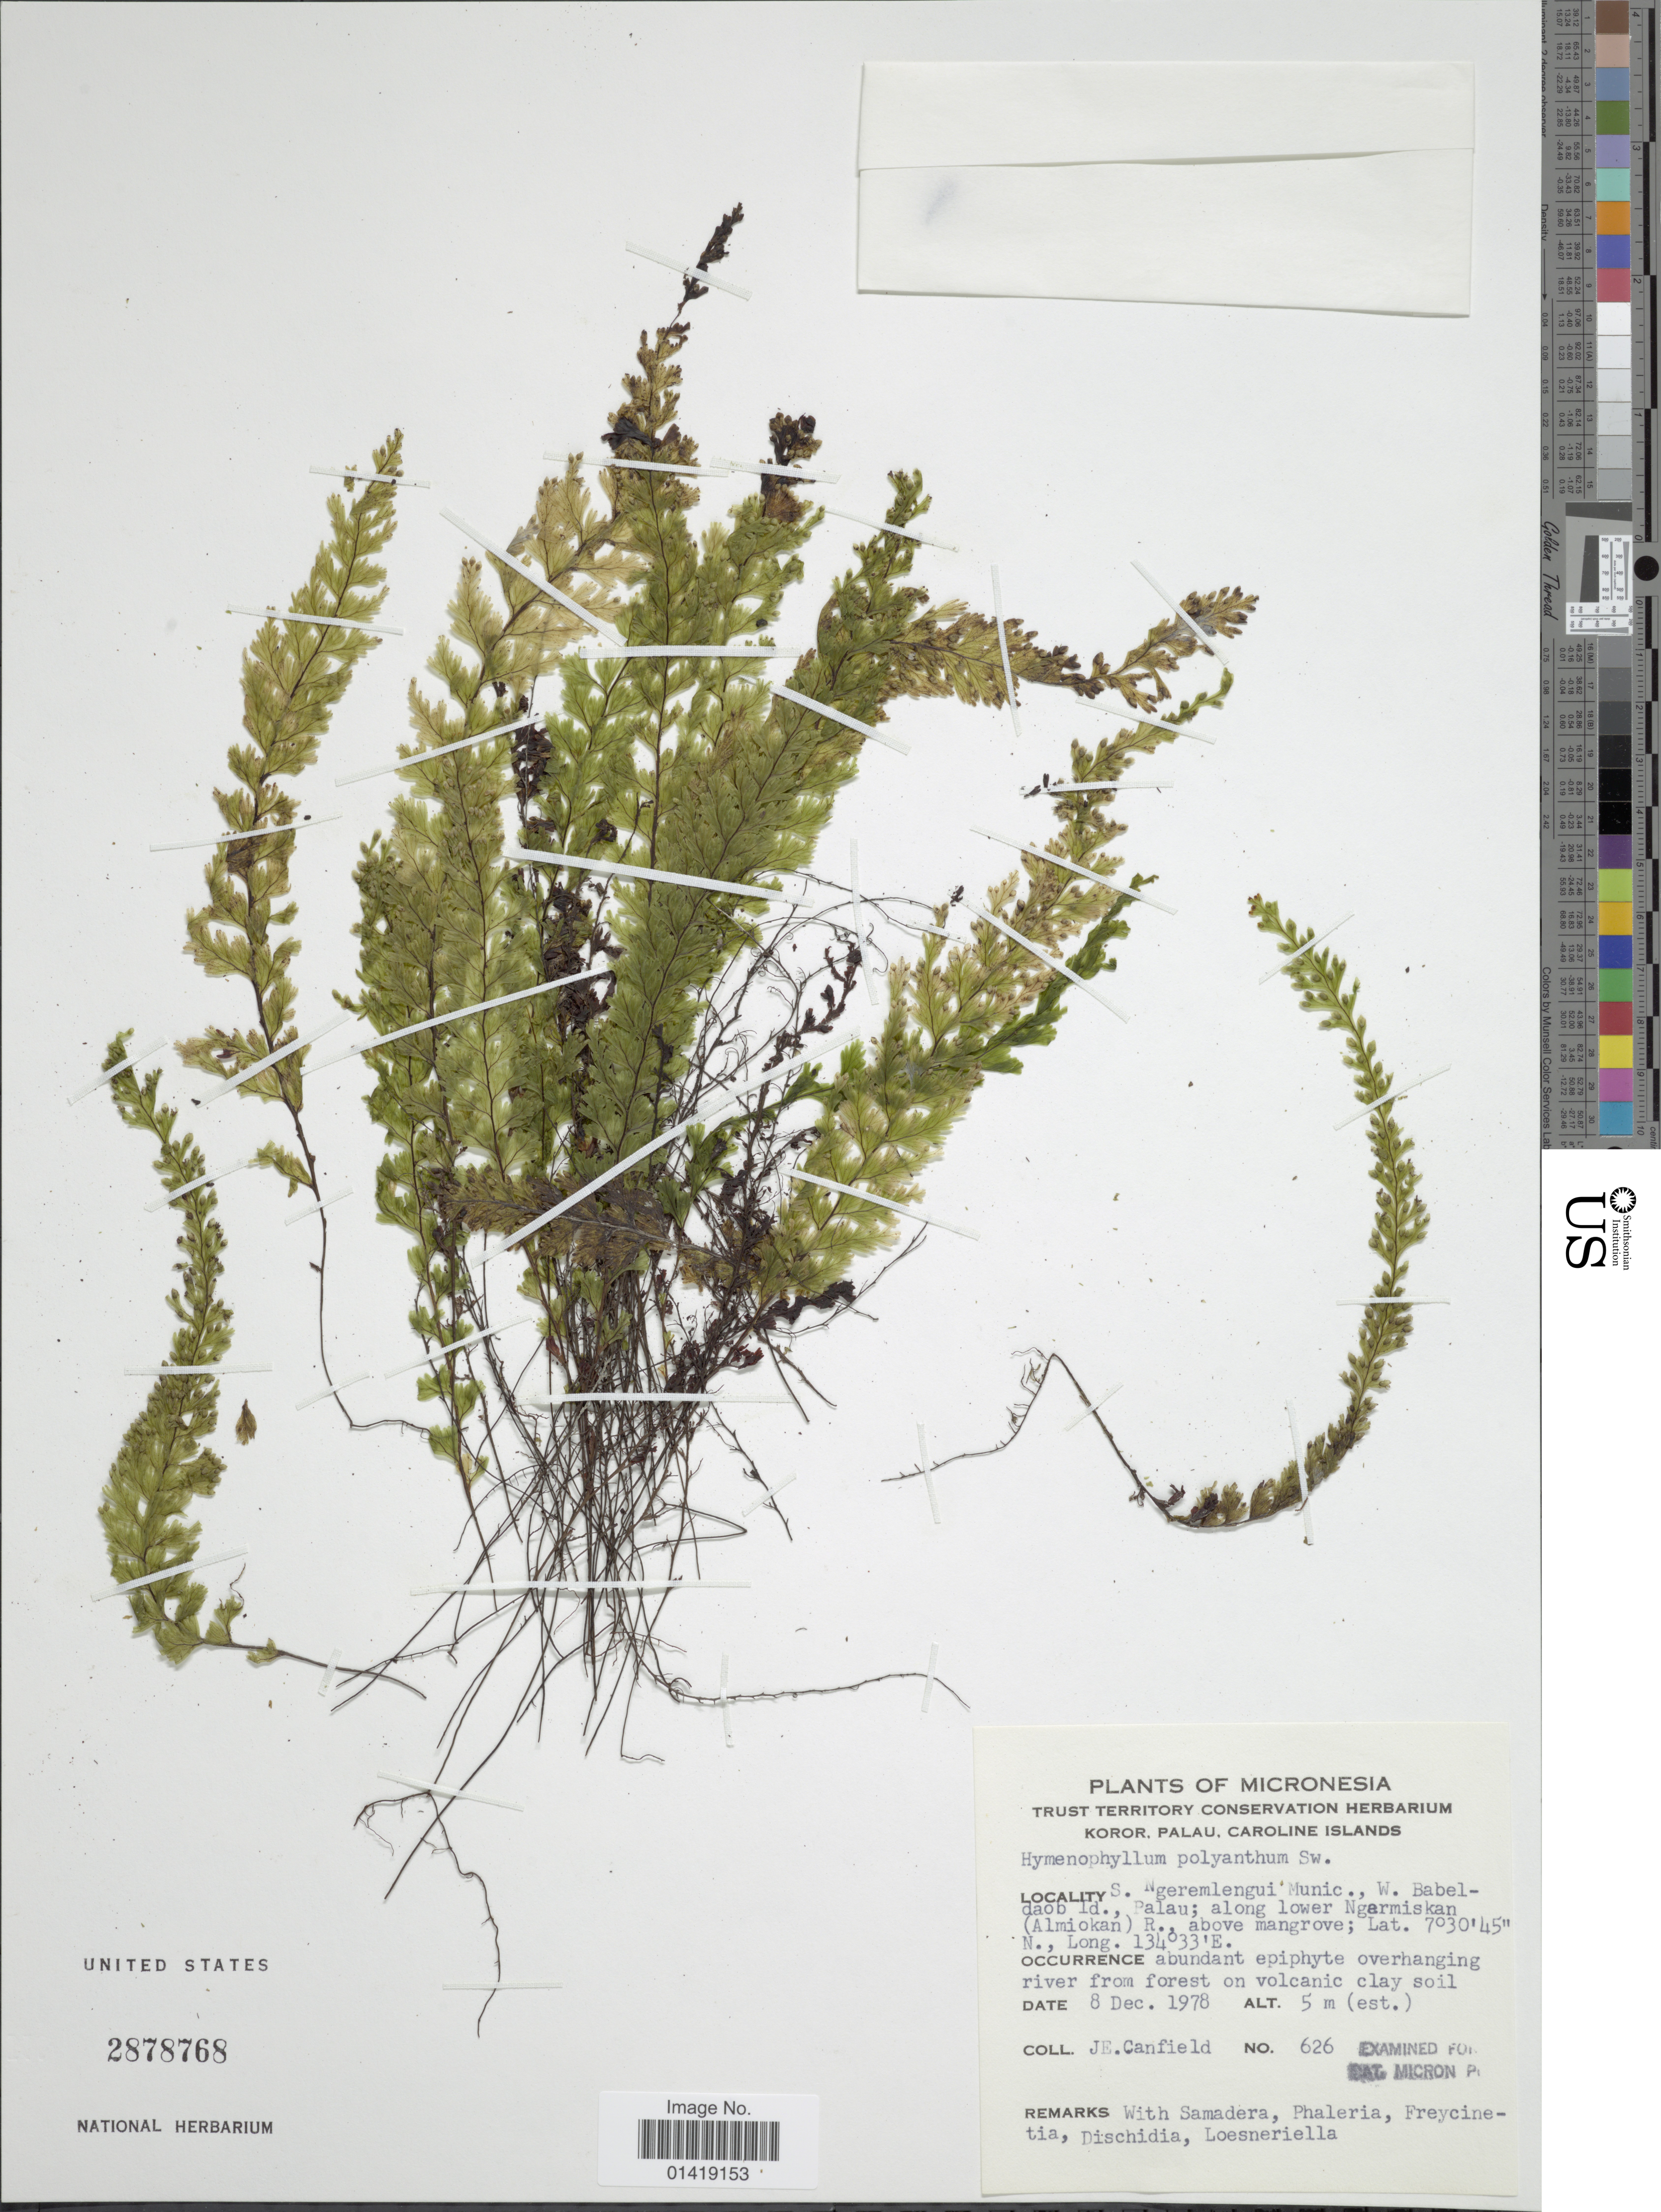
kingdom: Plantae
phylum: Tracheophyta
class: Polypodiopsida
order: Hymenophyllales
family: Hymenophyllaceae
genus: Hymenophyllum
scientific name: Hymenophyllum polyanthos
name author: (Sw.) Sw.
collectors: J. E. Canfield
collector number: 626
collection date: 1978-12-08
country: Palau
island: Babeldaob [Babelthuap]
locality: Koror Palau Caroline Islands S. Ngeremlengui Munic., W. Babeldaob Id. Palau along lower Ngarmiskan Almiokan r above mangrove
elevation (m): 5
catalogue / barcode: US 2878768